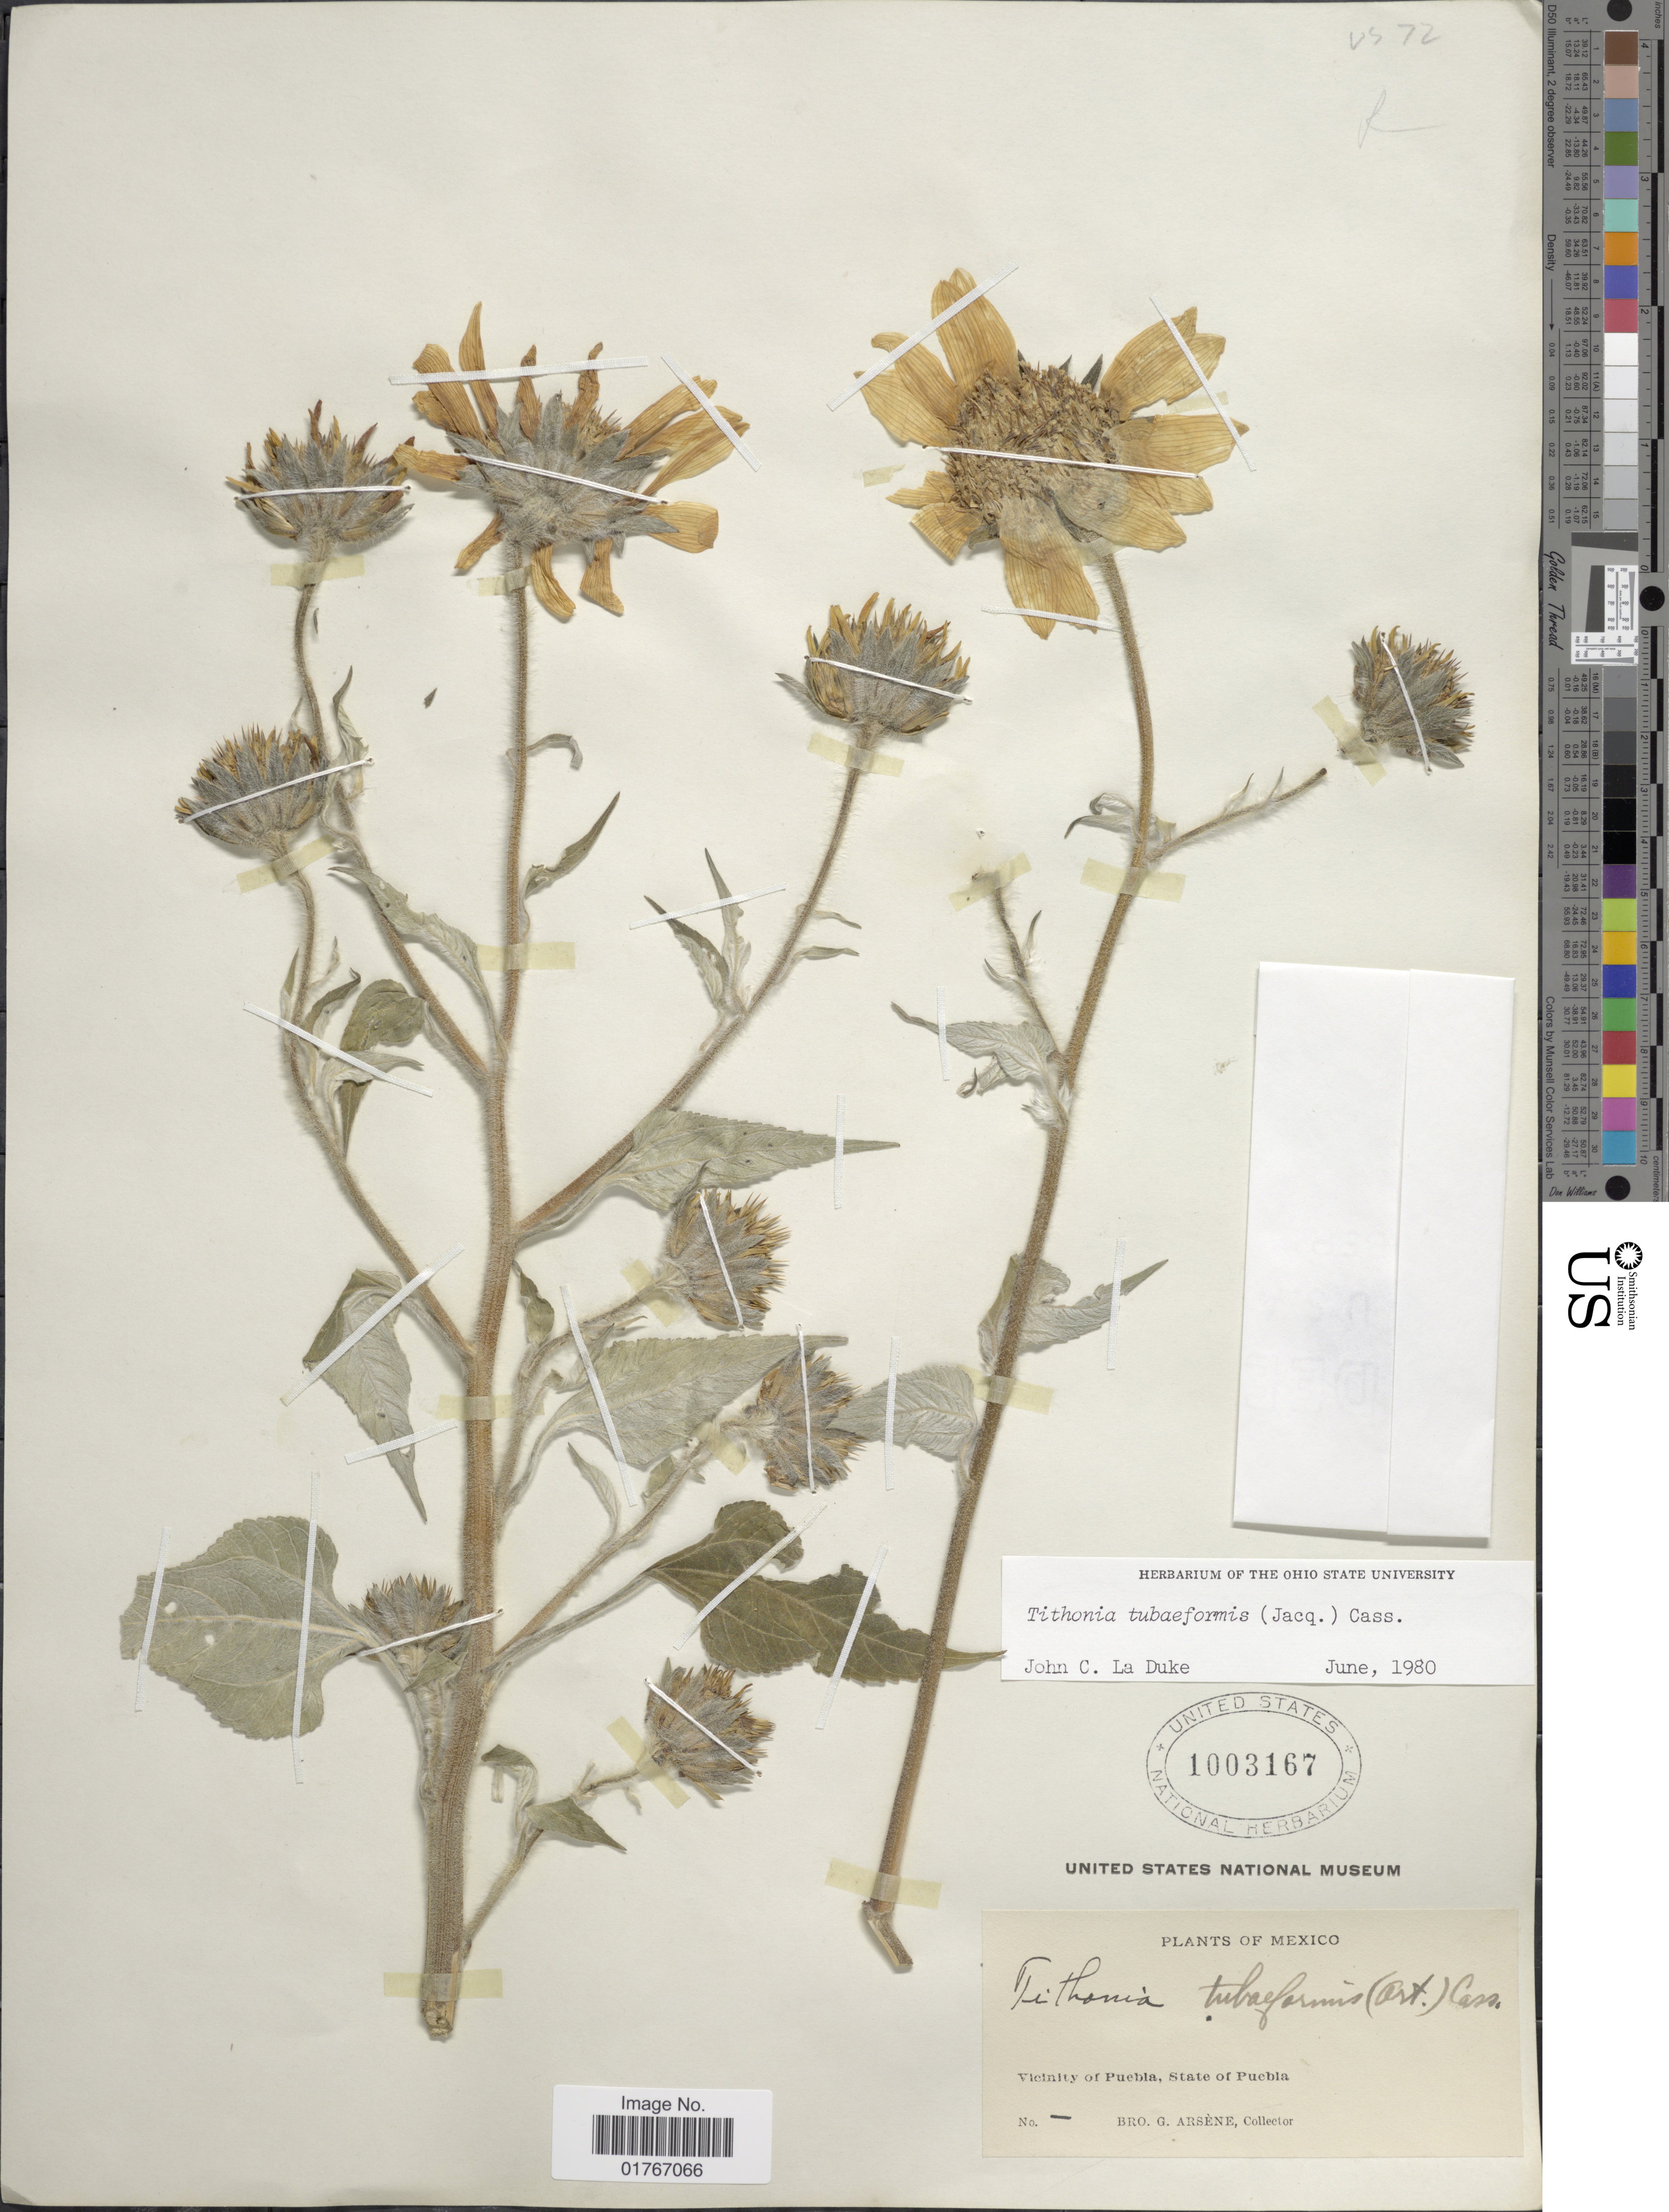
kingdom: Plantae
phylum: Tracheophyta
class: Magnoliopsida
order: Asterales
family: Asteraceae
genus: Tithonia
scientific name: Tithonia tubaeformis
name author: (Jacq.) Cass.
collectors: Bro. G. Arsène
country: Mexico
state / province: Puebla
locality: Vicinity of Puebla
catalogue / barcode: US 1003167